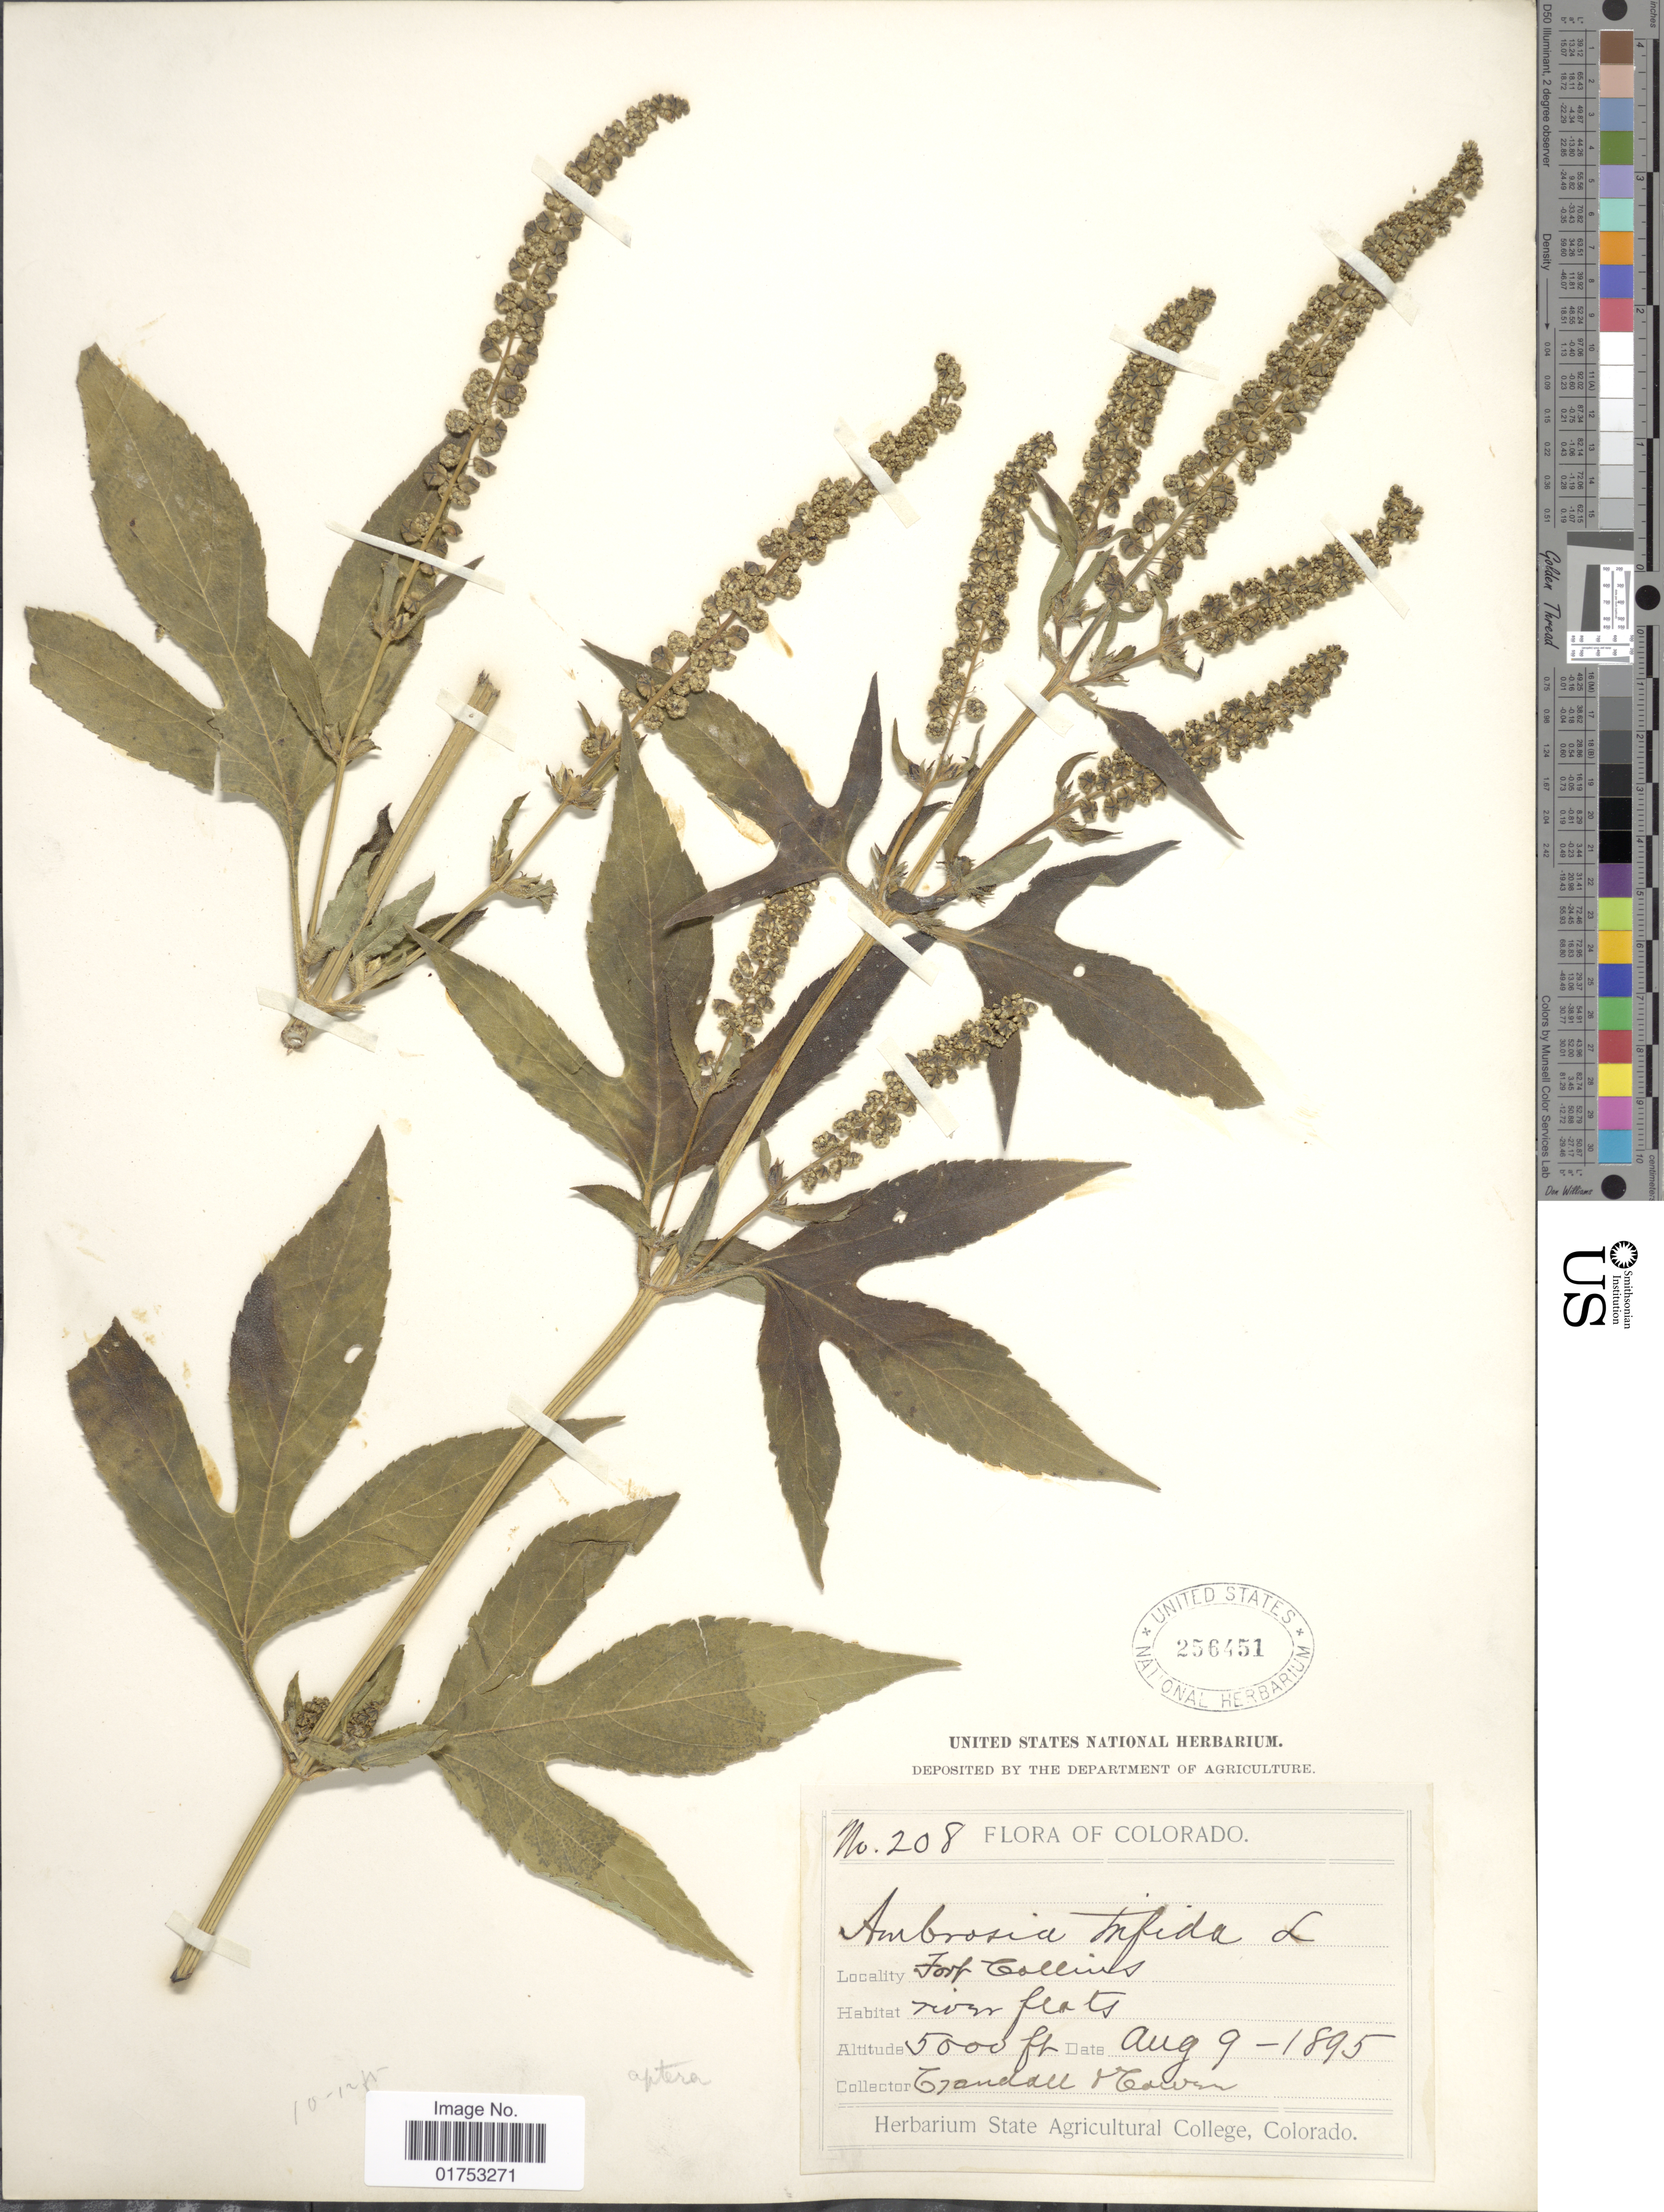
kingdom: Plantae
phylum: Tracheophyta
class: Magnoliopsida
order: Asterales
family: Asteraceae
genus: Ambrosia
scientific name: Ambrosia aptera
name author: (DC.) DC.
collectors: C. Crandall & J. H. Cowen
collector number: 208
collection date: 1895-08-09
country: United States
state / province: Colorado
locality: Fort Collins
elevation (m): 1524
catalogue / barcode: US 256451